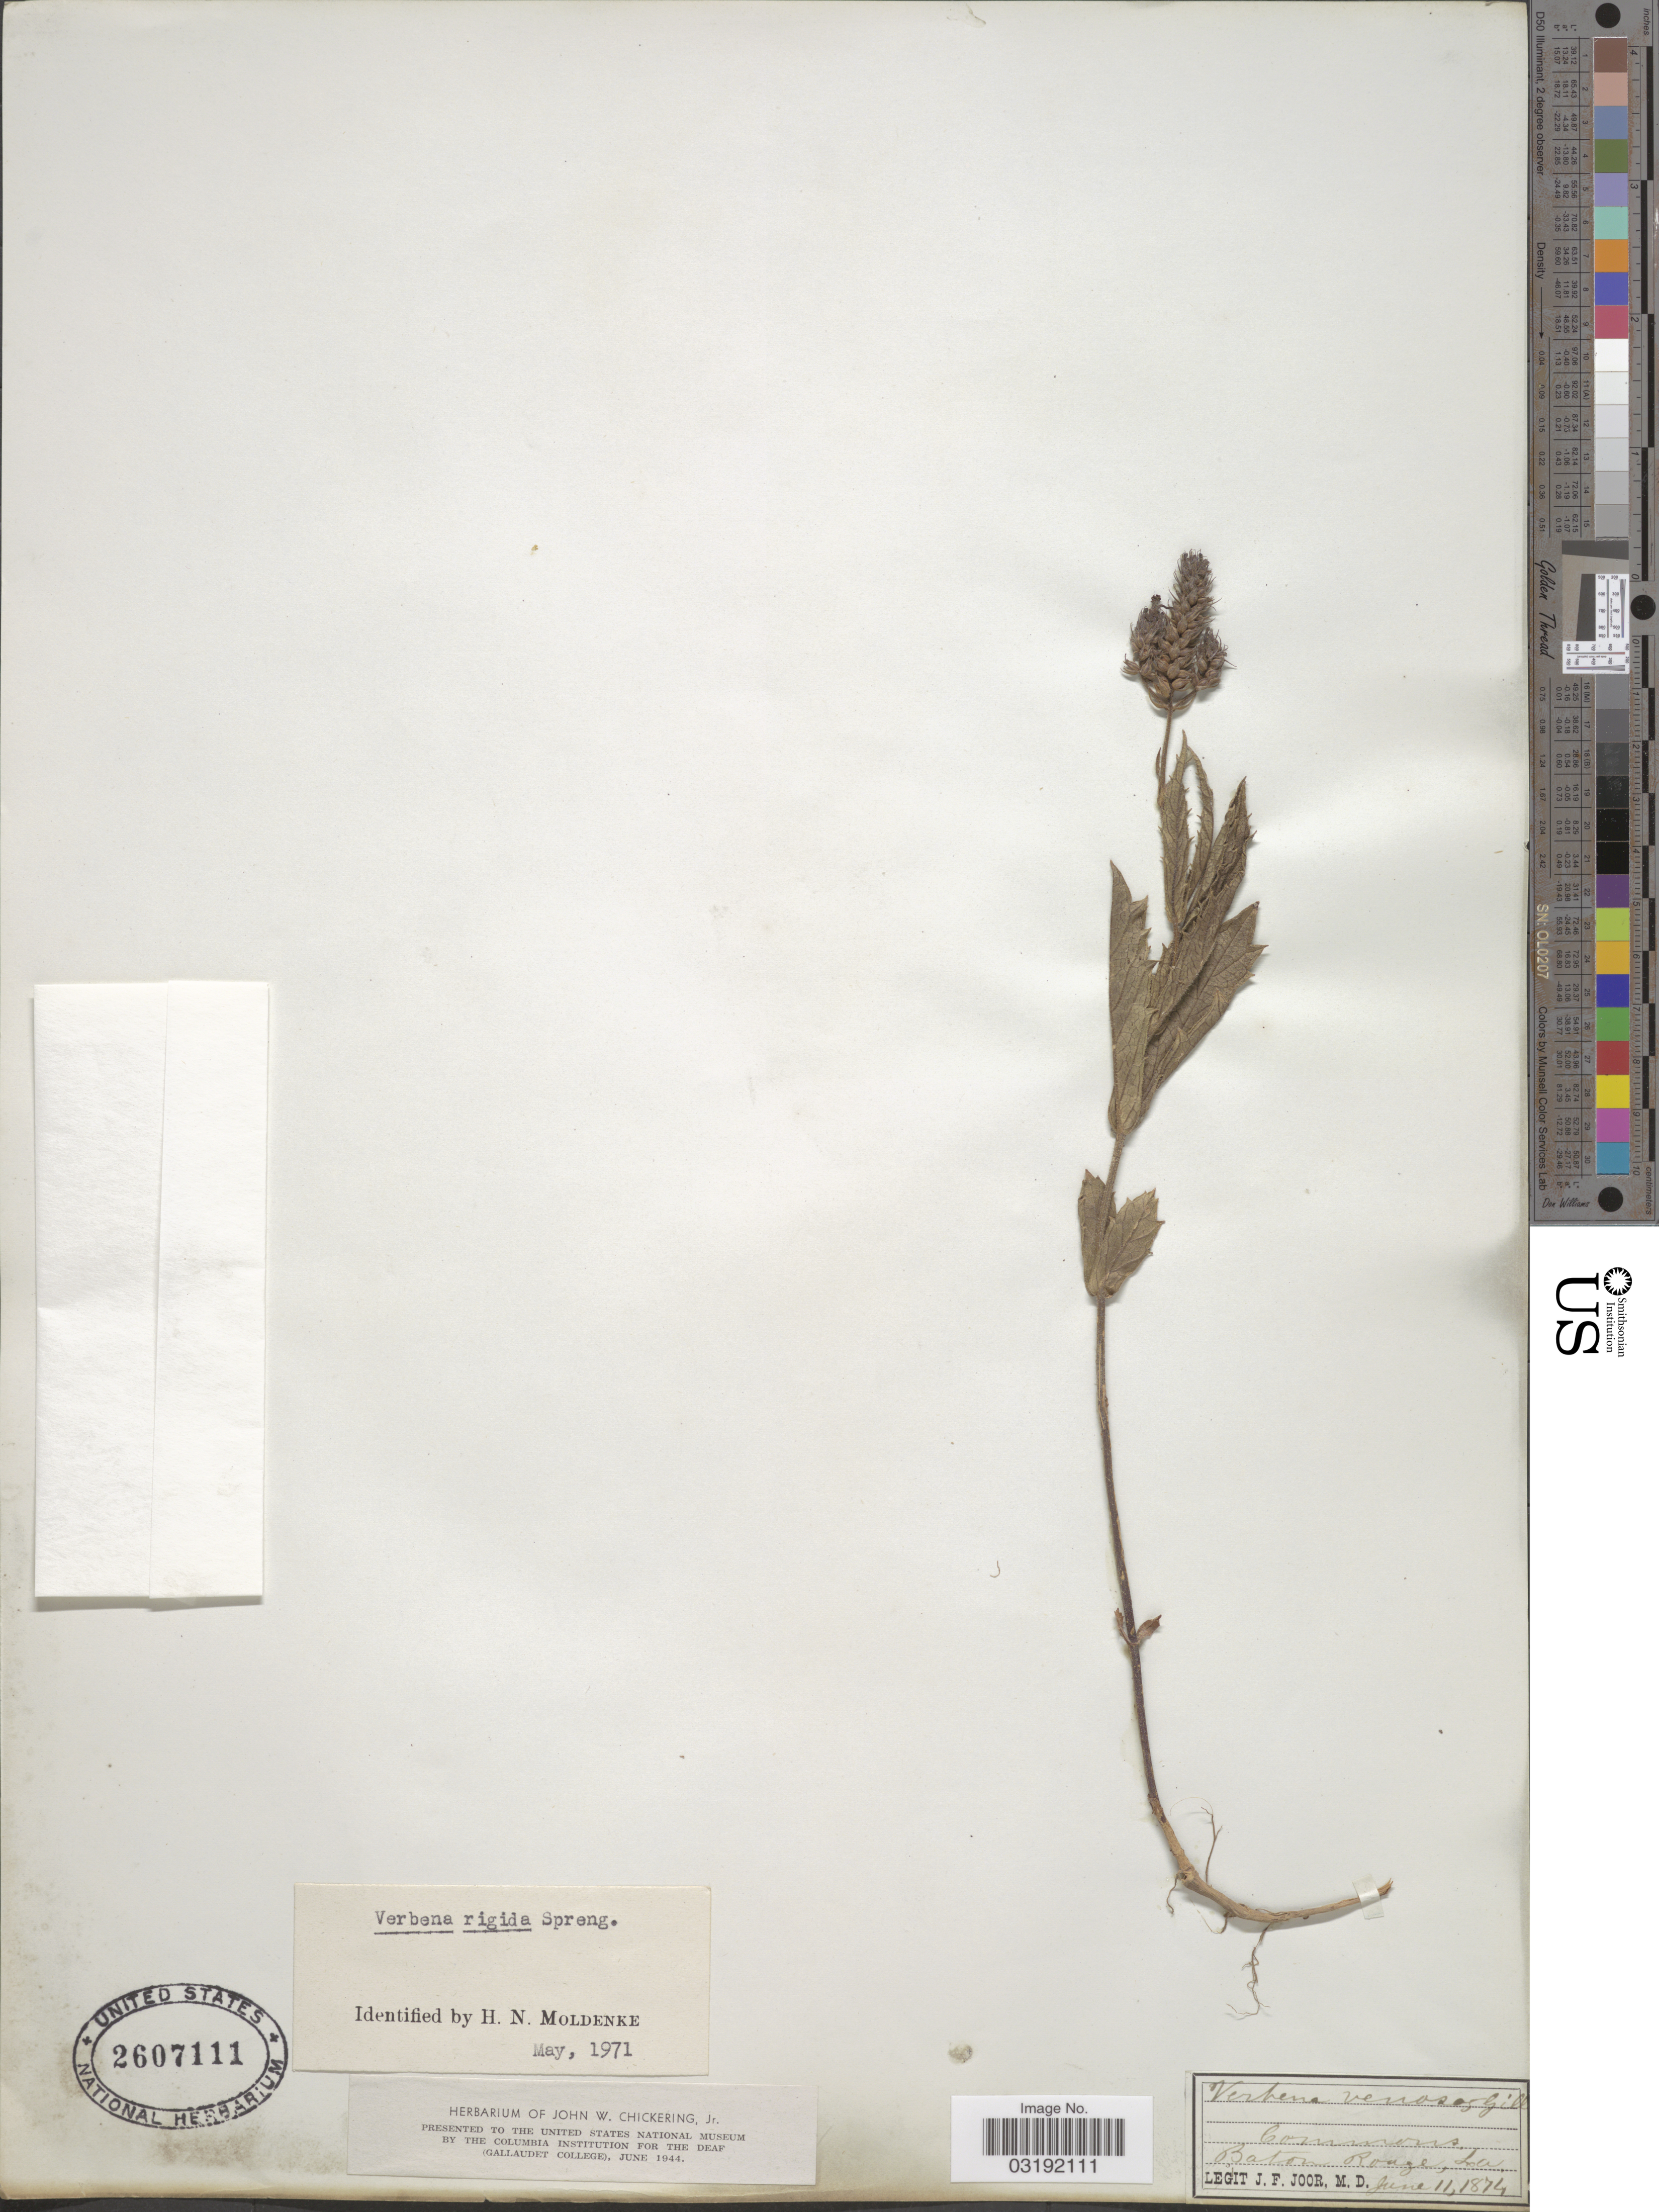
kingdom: Plantae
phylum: Tracheophyta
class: Magnoliopsida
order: Lamiales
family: Verbenaceae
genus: Verbena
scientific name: Verbena rigida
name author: Spreng.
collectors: J. F. Joor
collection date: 1874-06-11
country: United States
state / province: Louisiana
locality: Baton Rouge.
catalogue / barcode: US 2607111